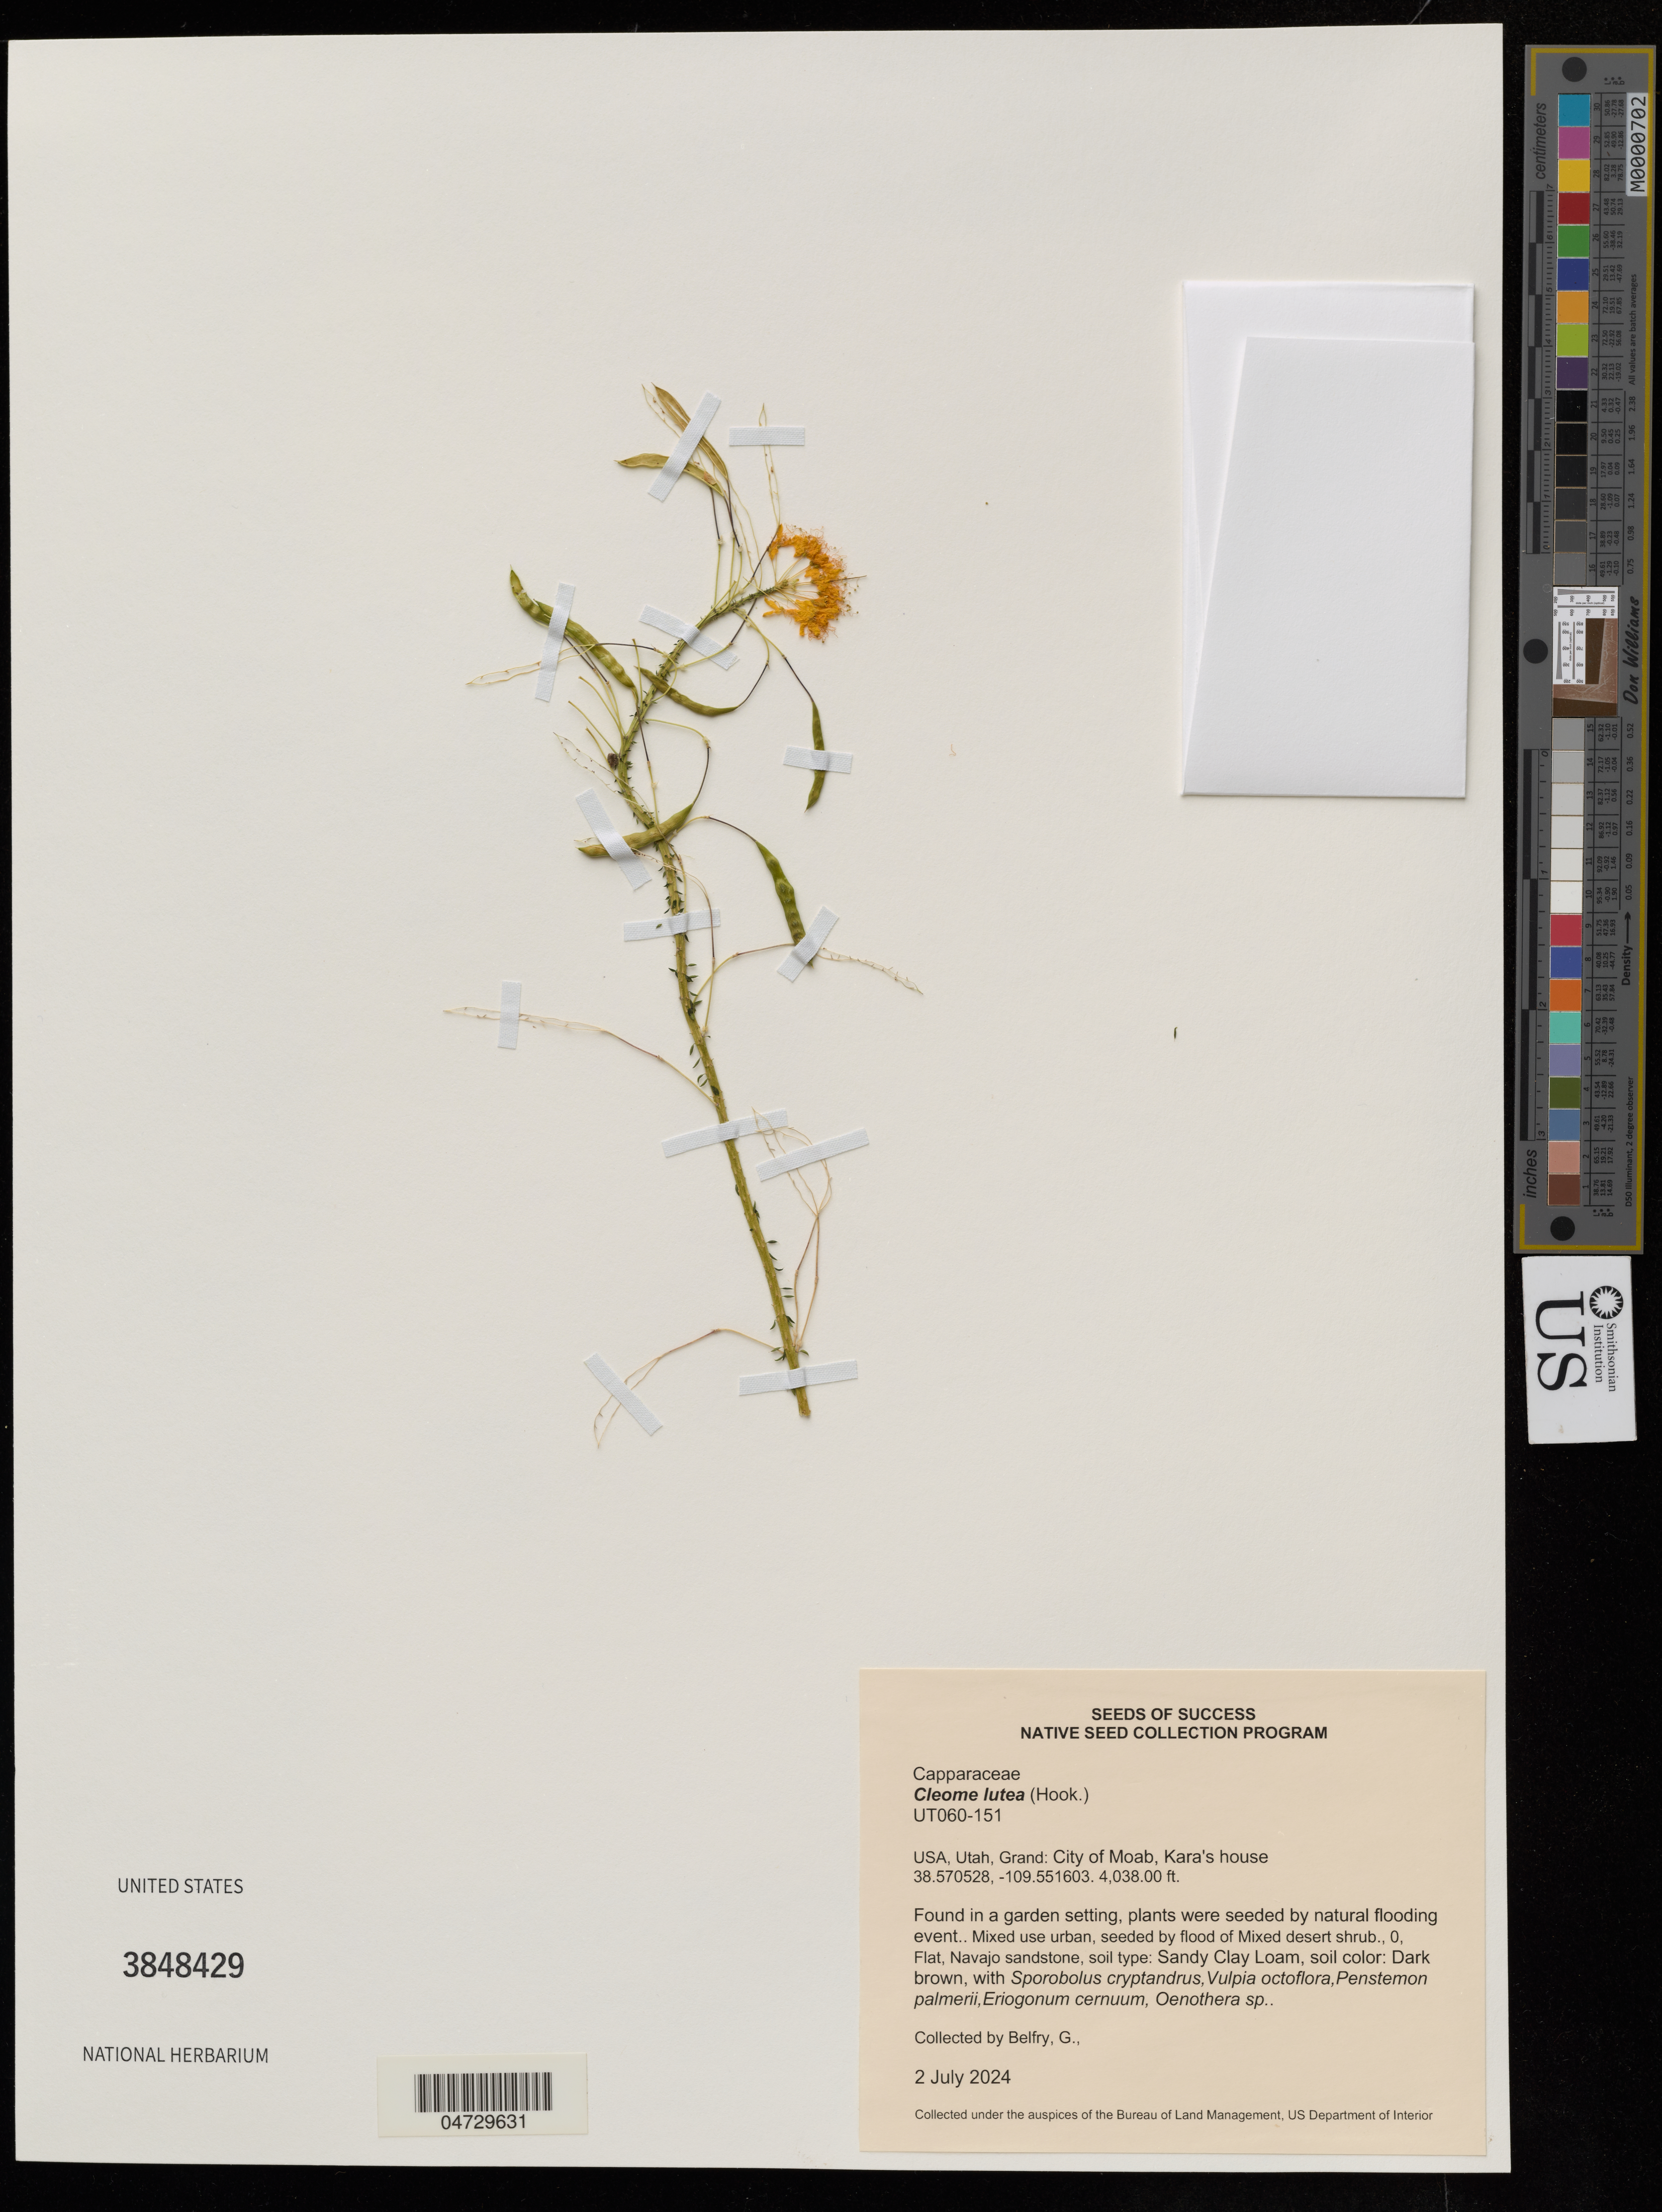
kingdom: Plantae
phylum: Tracheophyta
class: Magnoliopsida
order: Brassicales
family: Cleomaceae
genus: Cleome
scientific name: Cleome lutea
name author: Hook.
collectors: G. Belfry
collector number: UT060-151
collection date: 2024-07-02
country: United States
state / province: Utah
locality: Grand: City of Moab, Kara's house.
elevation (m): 1230.78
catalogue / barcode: US 3848429